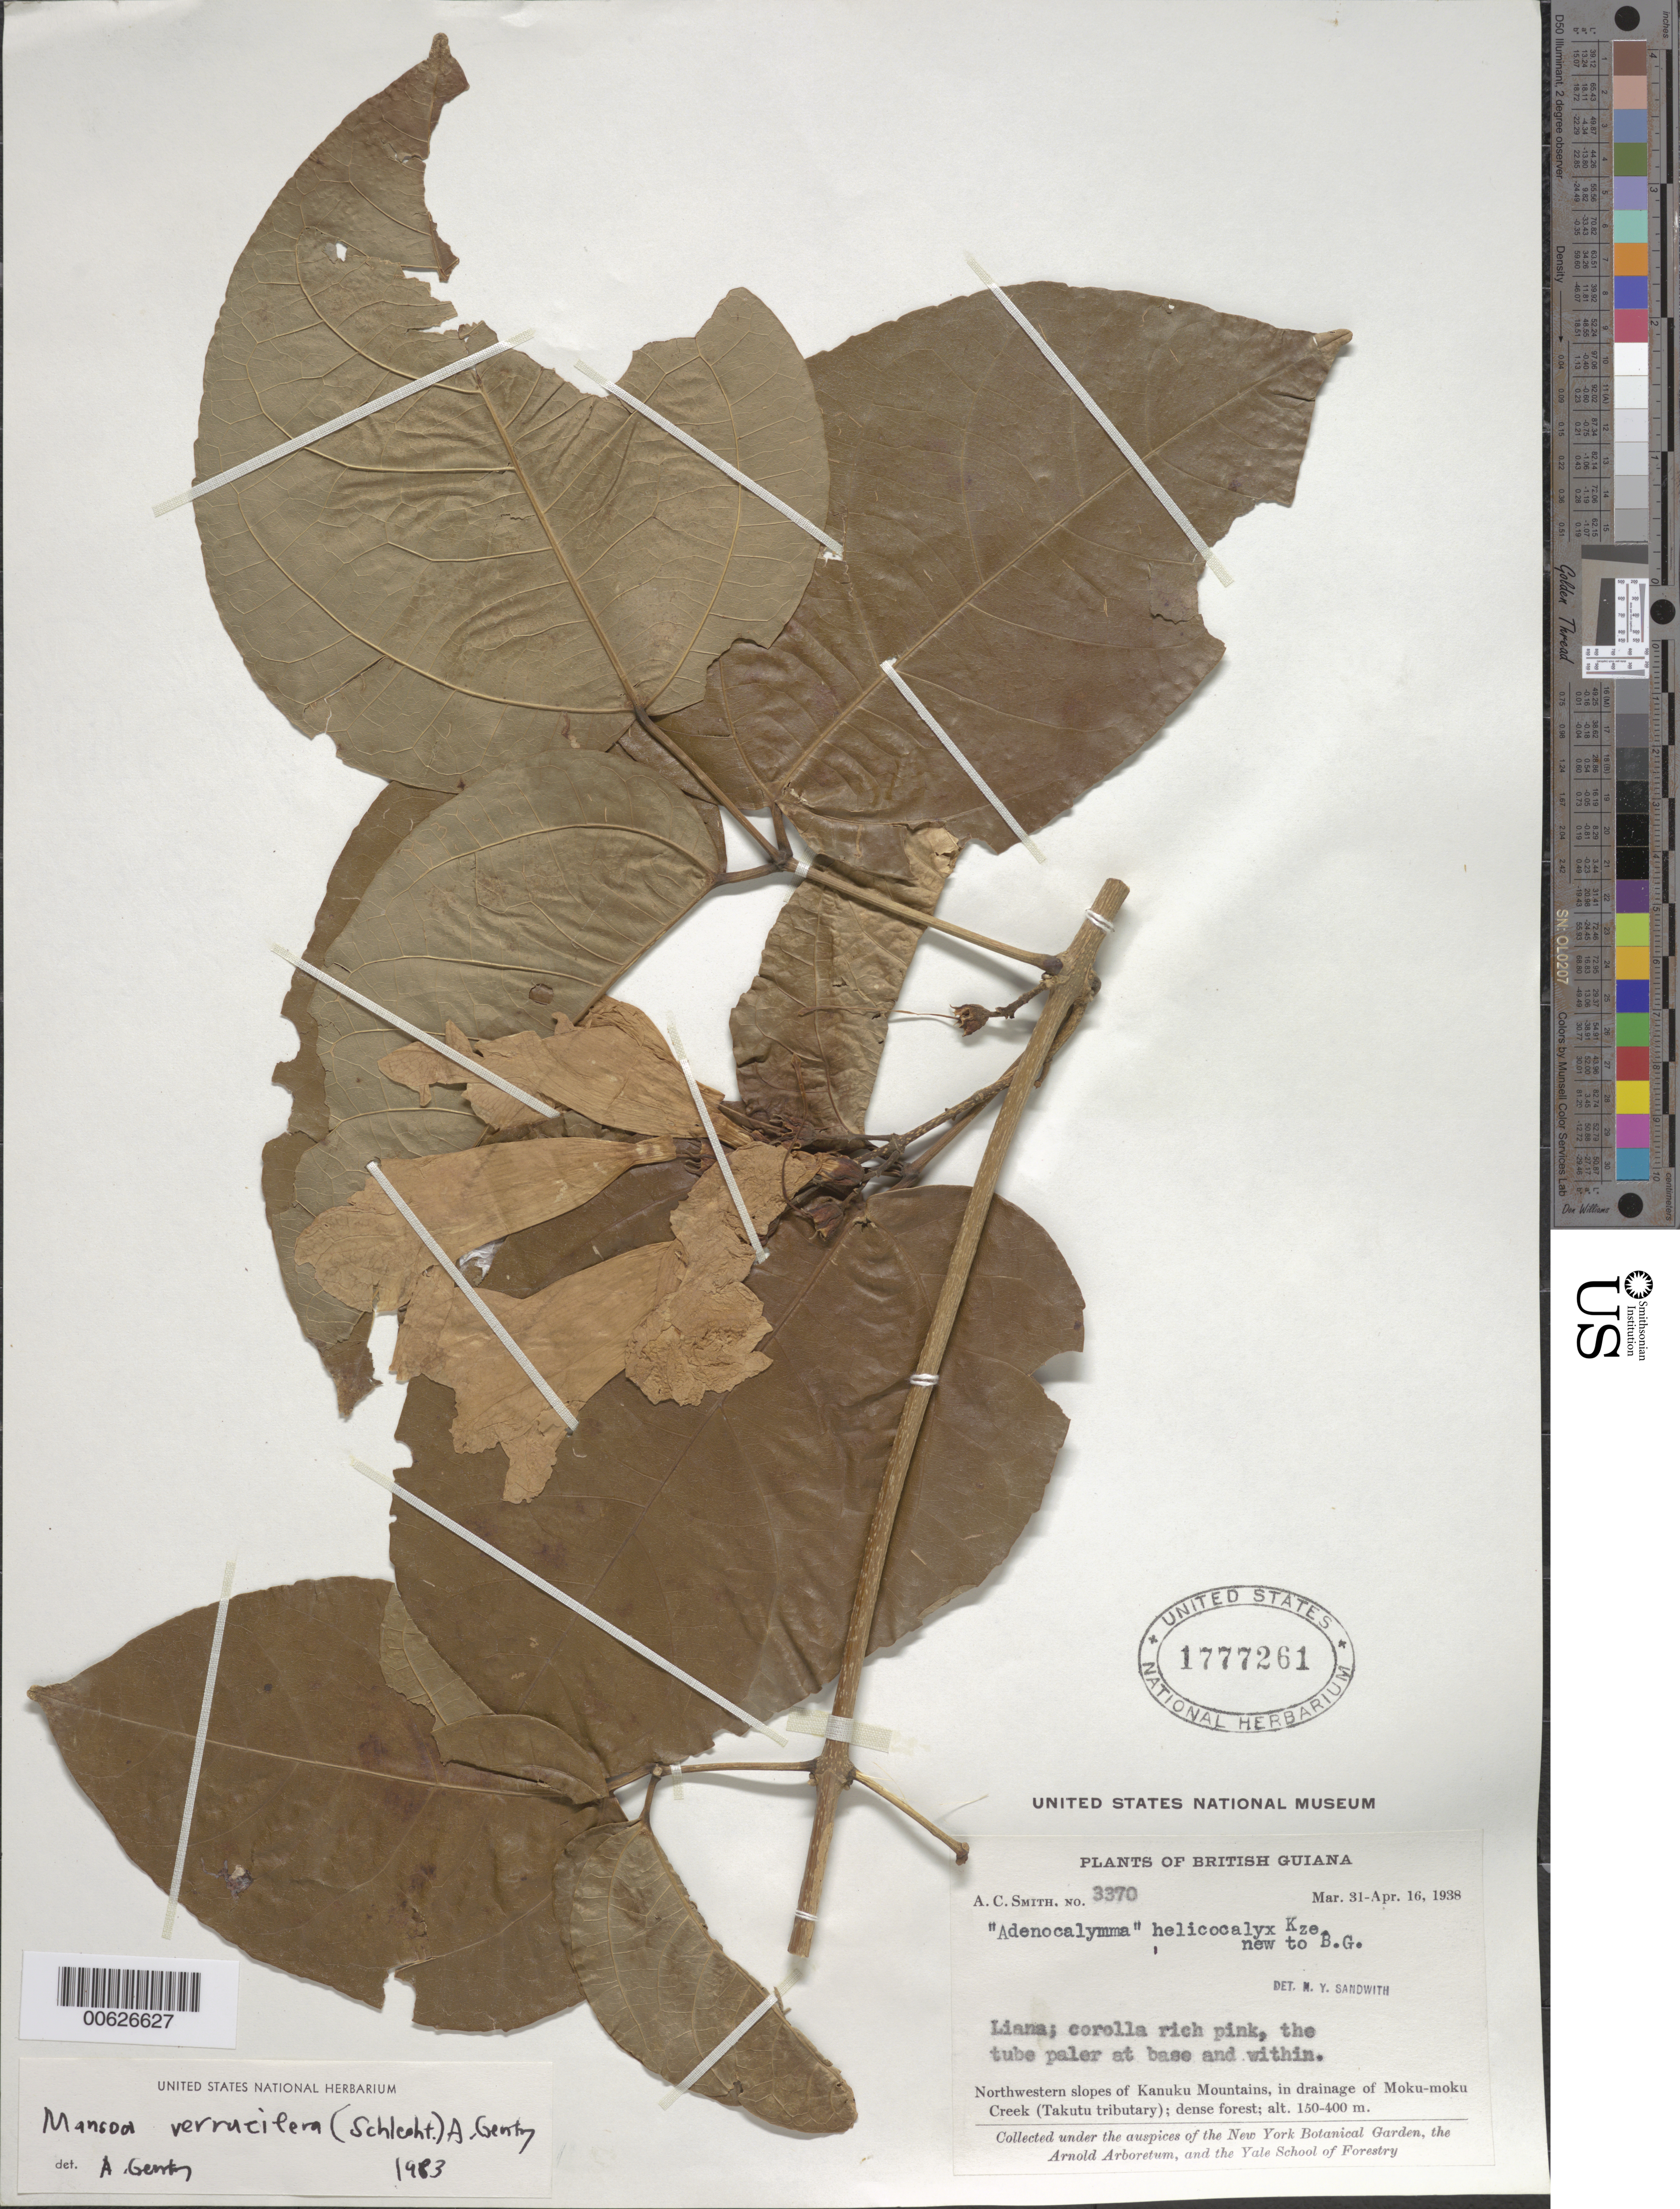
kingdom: Plantae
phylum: Tracheophyta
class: Magnoliopsida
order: Lamiales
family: Bignoniaceae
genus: Mansoa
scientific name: Mansoa verrucifera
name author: (Schltdl.) A.H. Gentry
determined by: Gentry, A. H.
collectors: A. C. Smith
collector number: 3370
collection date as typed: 31-Mar-38 to 16-Apr-38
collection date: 1938-03-31/1938-04-16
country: Guyana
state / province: U. Takutu-U. Essequibo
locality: Kanuku Mts., NW slopes, in drainage of Moku-moku Creek (Takutu tributary)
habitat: Dense forest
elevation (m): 150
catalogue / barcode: US 1777261